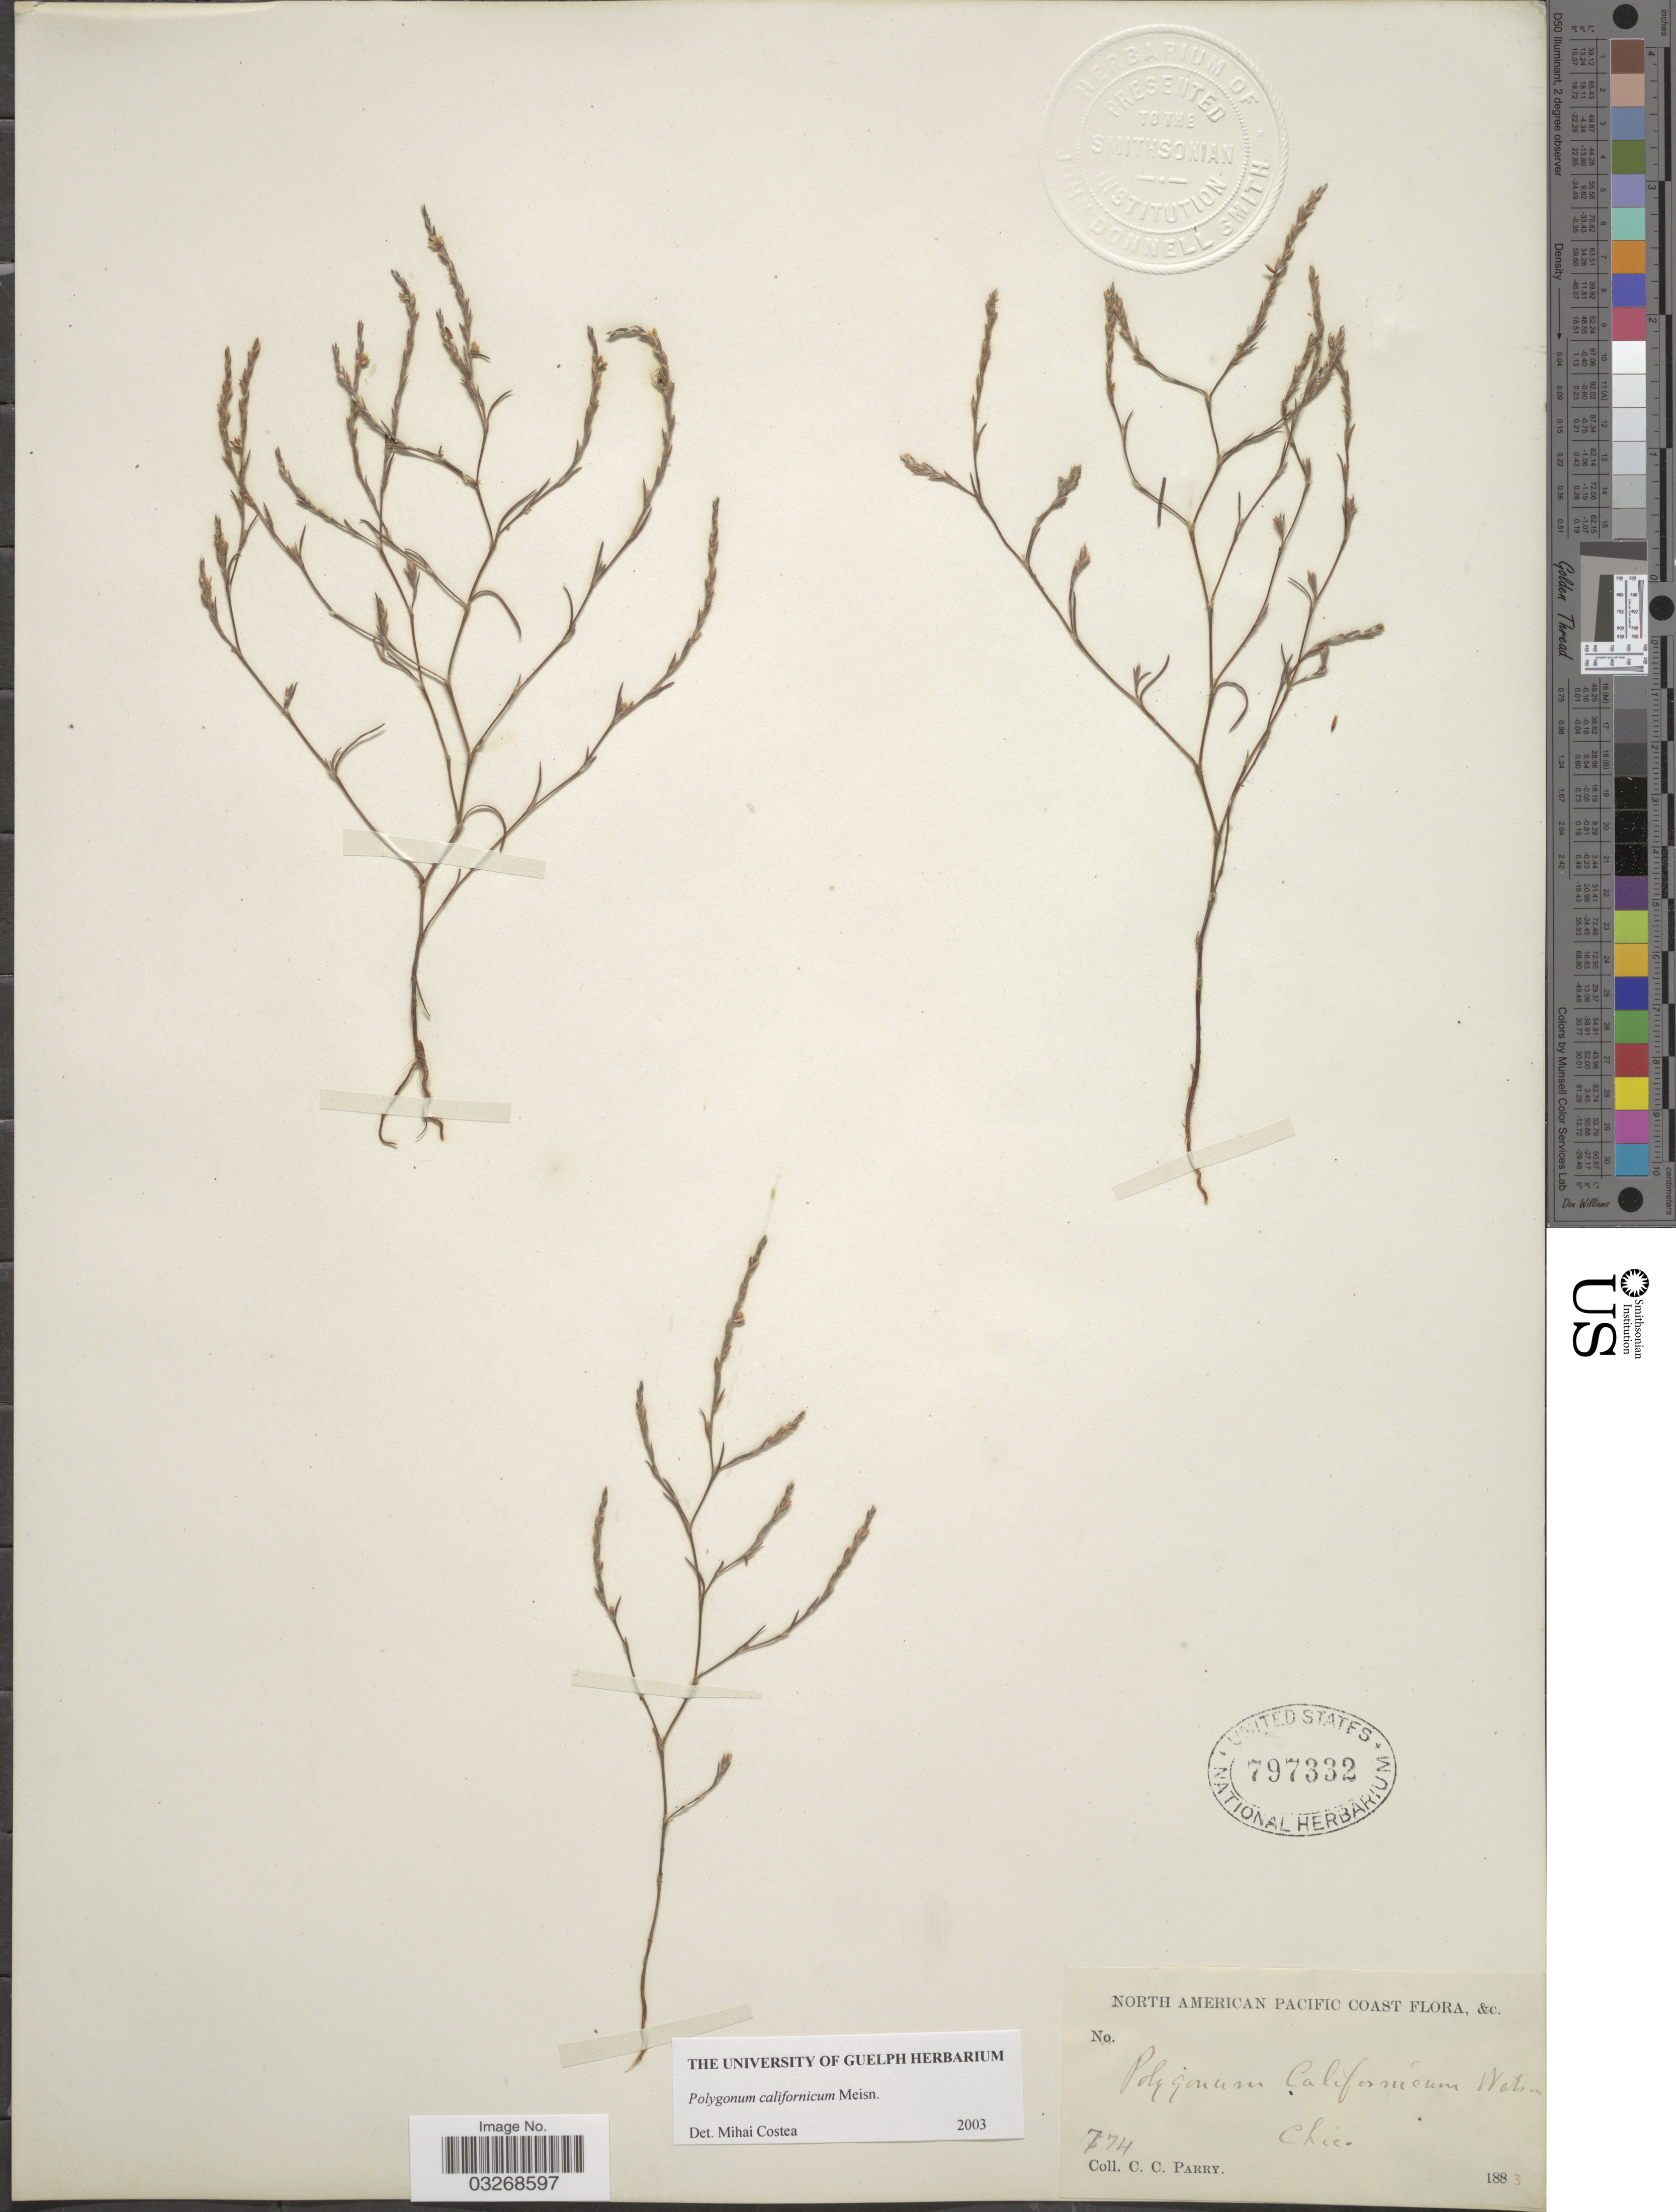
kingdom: Plantae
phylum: Tracheophyta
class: Magnoliopsida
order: Caryophyllales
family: Polygonaceae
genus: Polygonum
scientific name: Polygonum californicum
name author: Meisn.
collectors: C. C. Parry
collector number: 774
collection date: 1883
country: United States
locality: North American Pacific Coast. Chico.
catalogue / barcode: US 797332